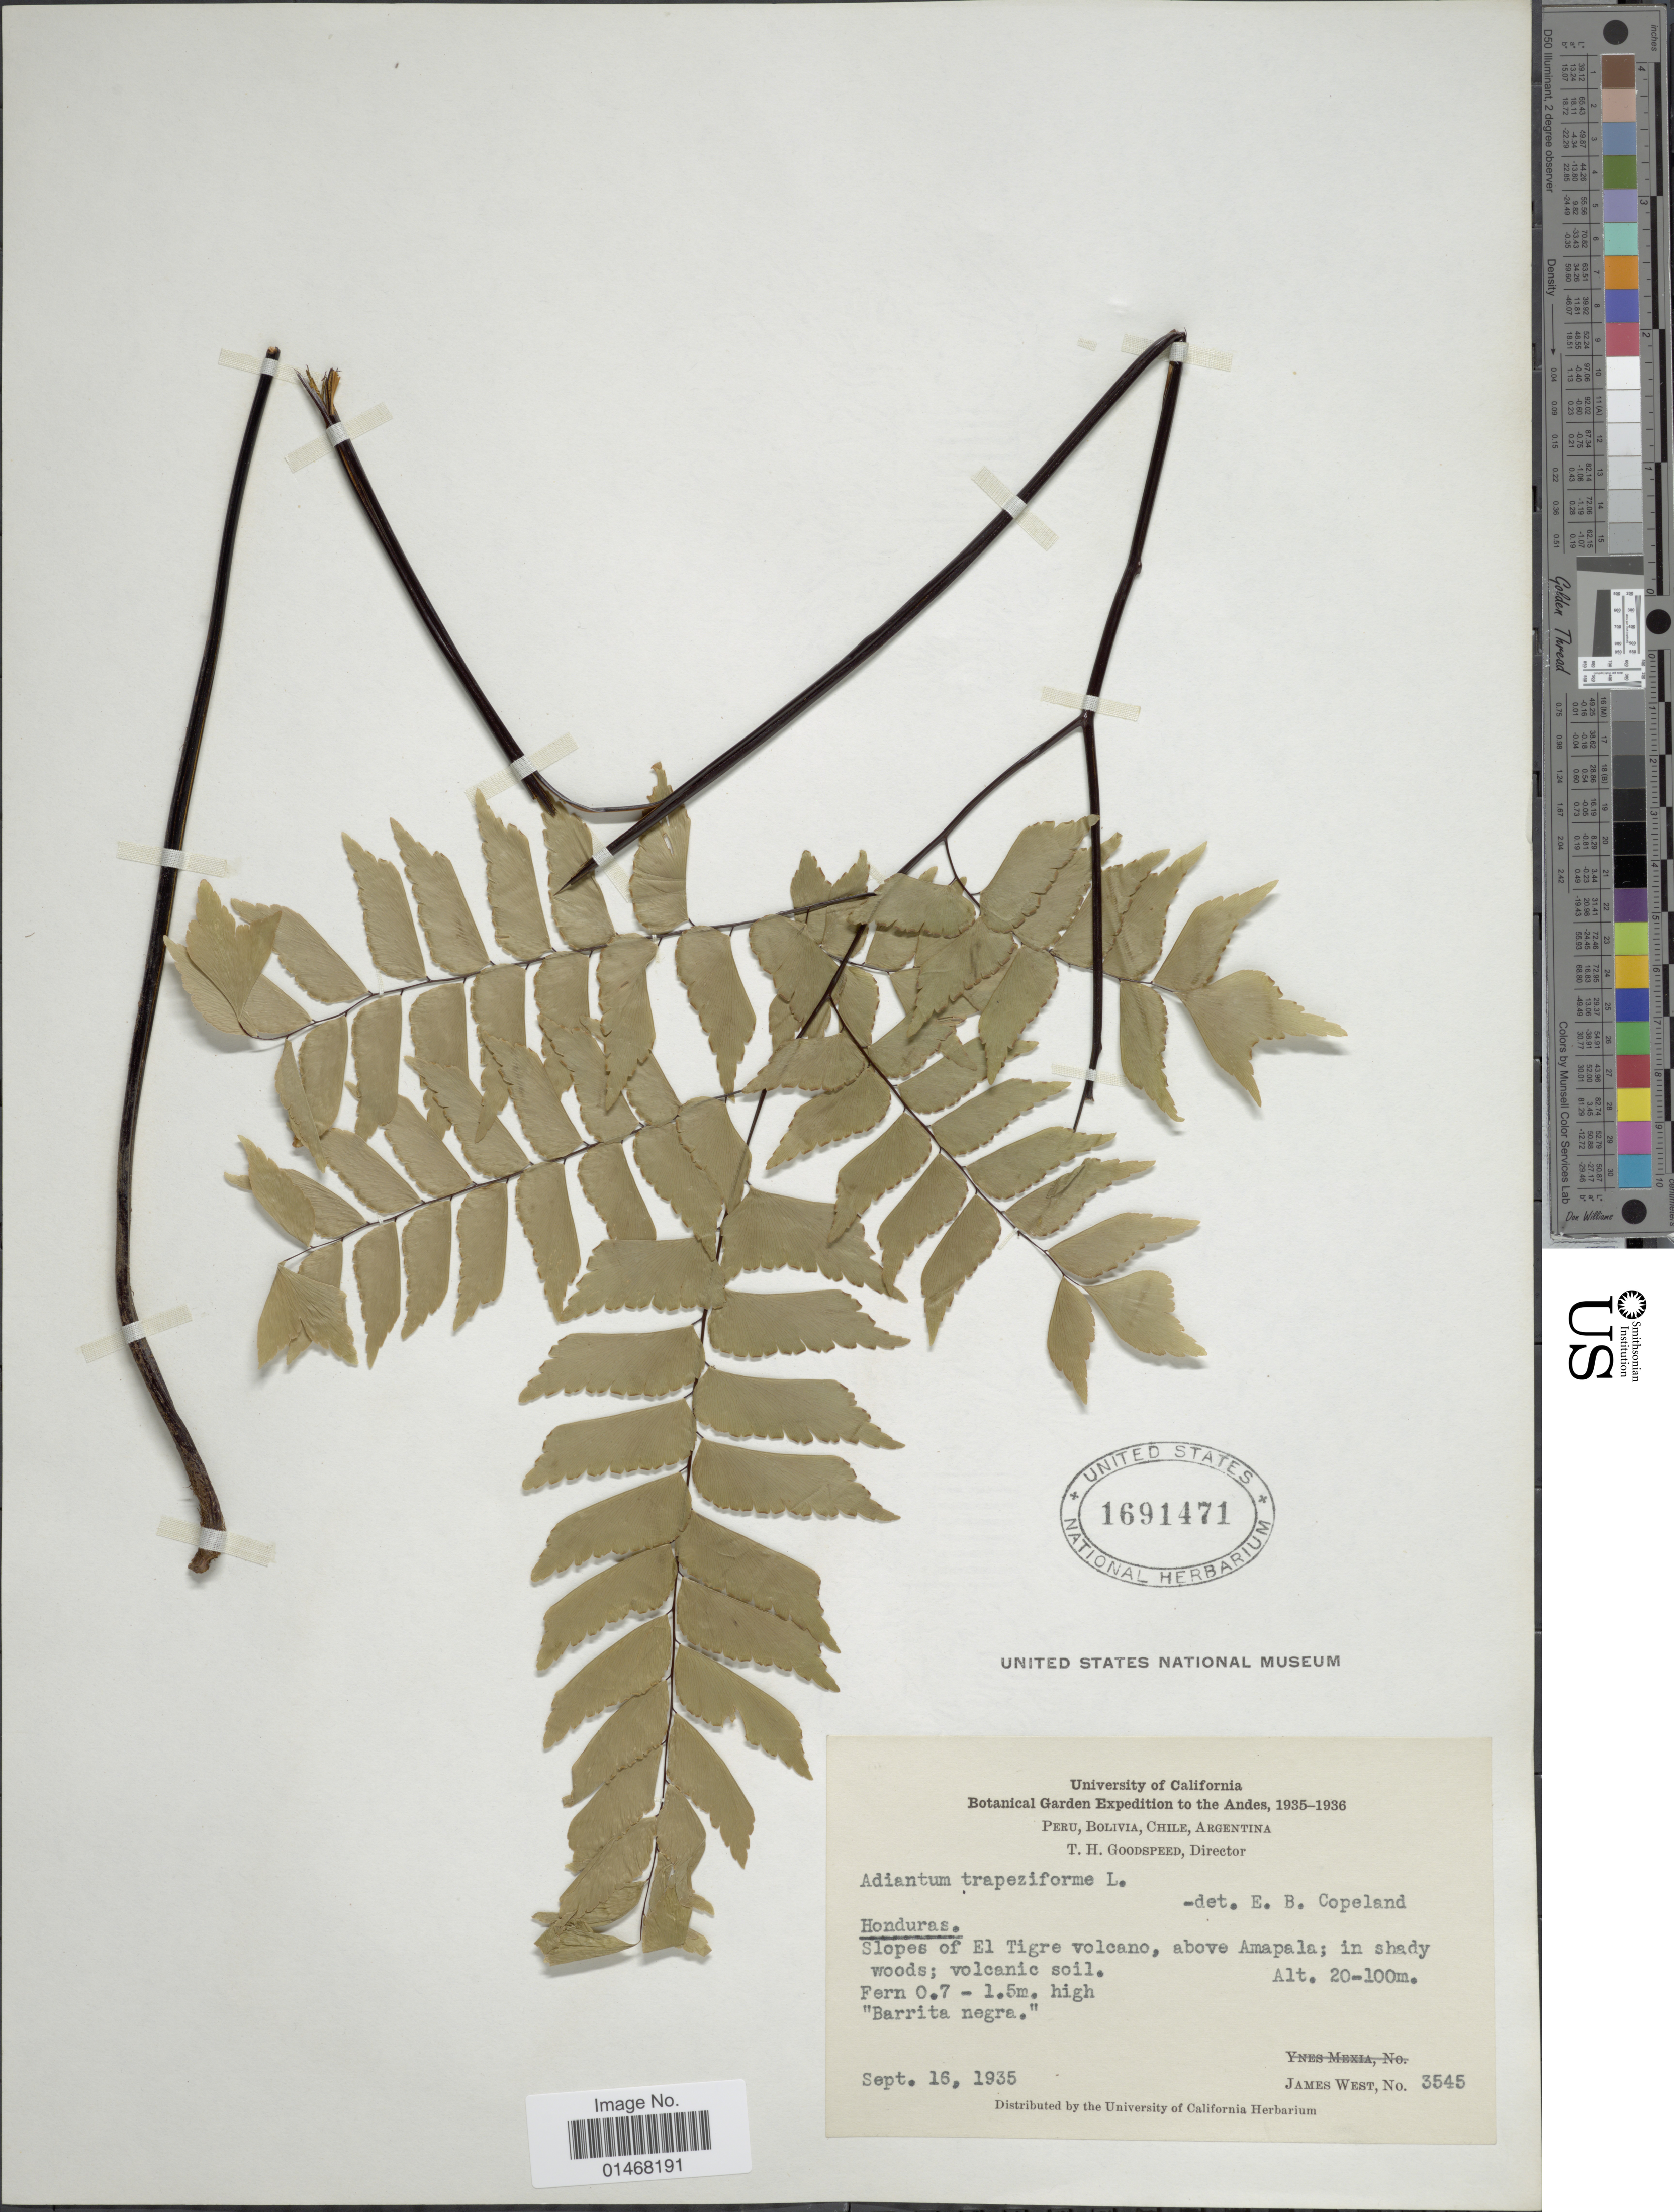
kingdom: Plantae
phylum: Tracheophyta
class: Polypodiopsida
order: Polypodiales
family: Pteridaceae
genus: Adiantum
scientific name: Adiantum trapeziforme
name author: L.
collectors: J. West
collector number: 3545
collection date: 1935-09-16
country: Honduras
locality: Slopes of El Tigre volcano, above Amapala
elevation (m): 20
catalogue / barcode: US 1691471